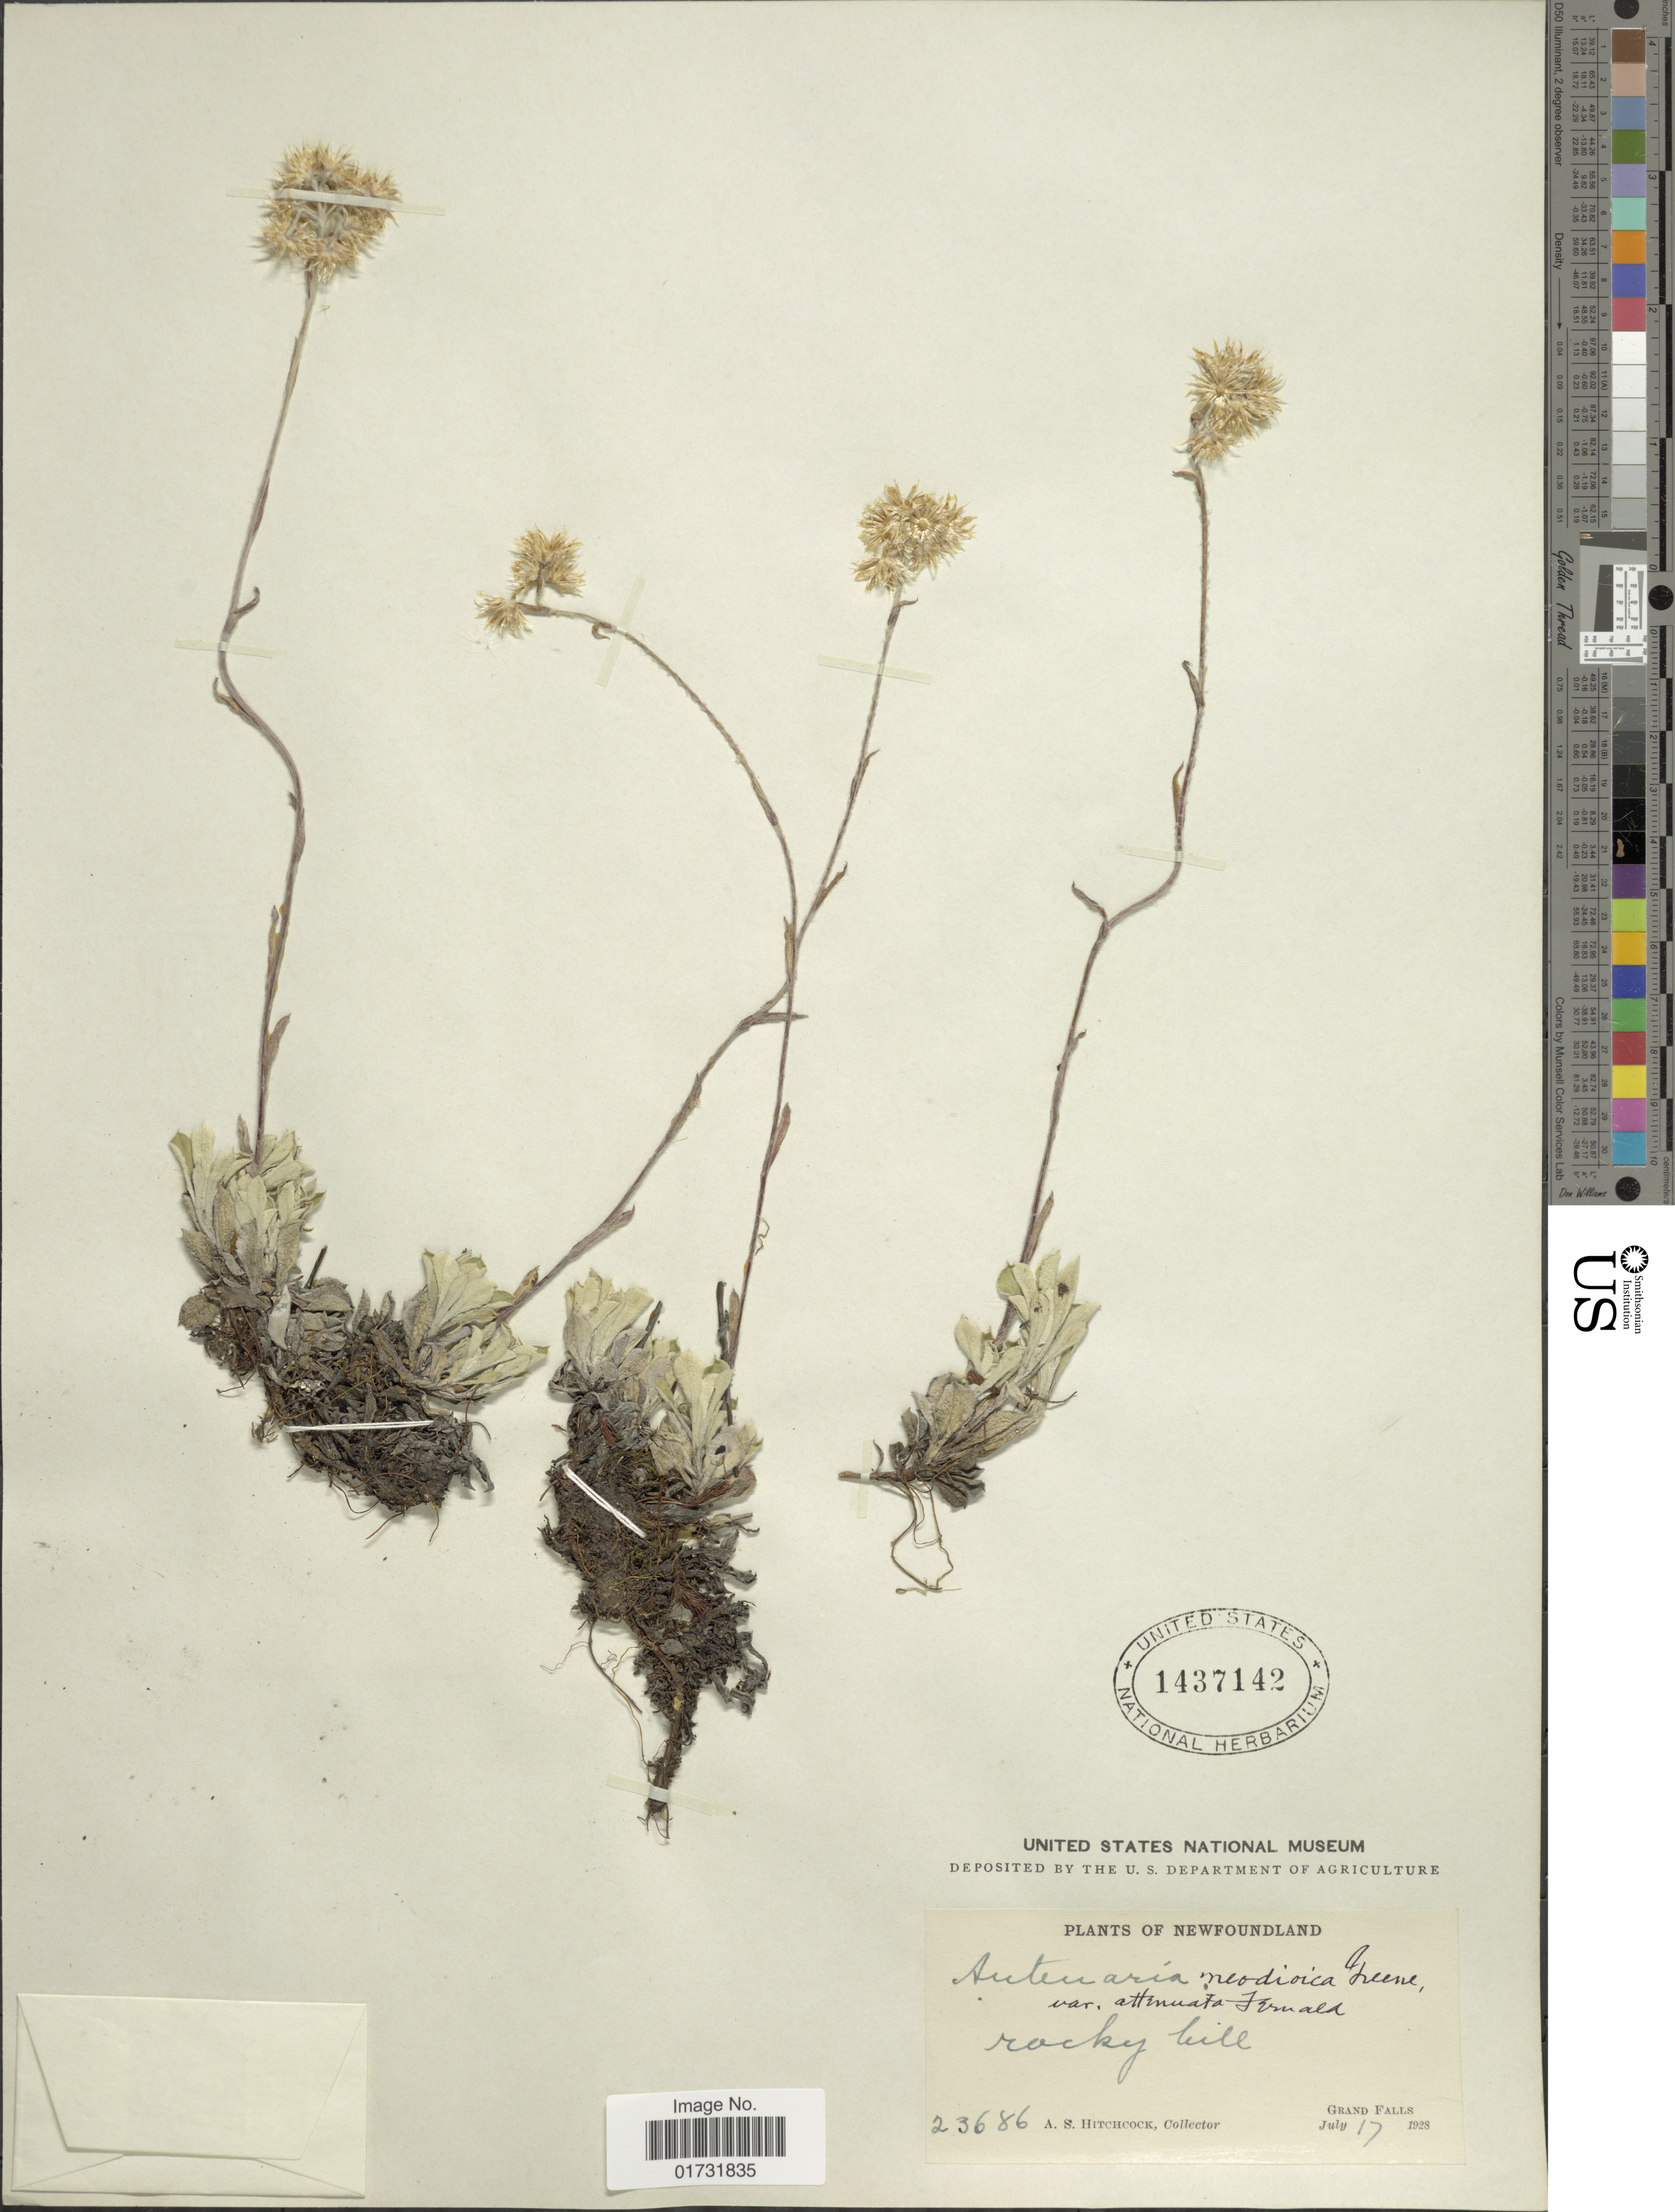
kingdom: Plantae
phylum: Tracheophyta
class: Magnoliopsida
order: Asterales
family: Asteraceae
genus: Antennaria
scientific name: Antennaria neodioica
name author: Greene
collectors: A. S. Hitchcock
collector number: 23686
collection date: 1928-07-17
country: Canada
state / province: Newfoundland and Labrador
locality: Grand Falls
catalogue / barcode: US 1437142